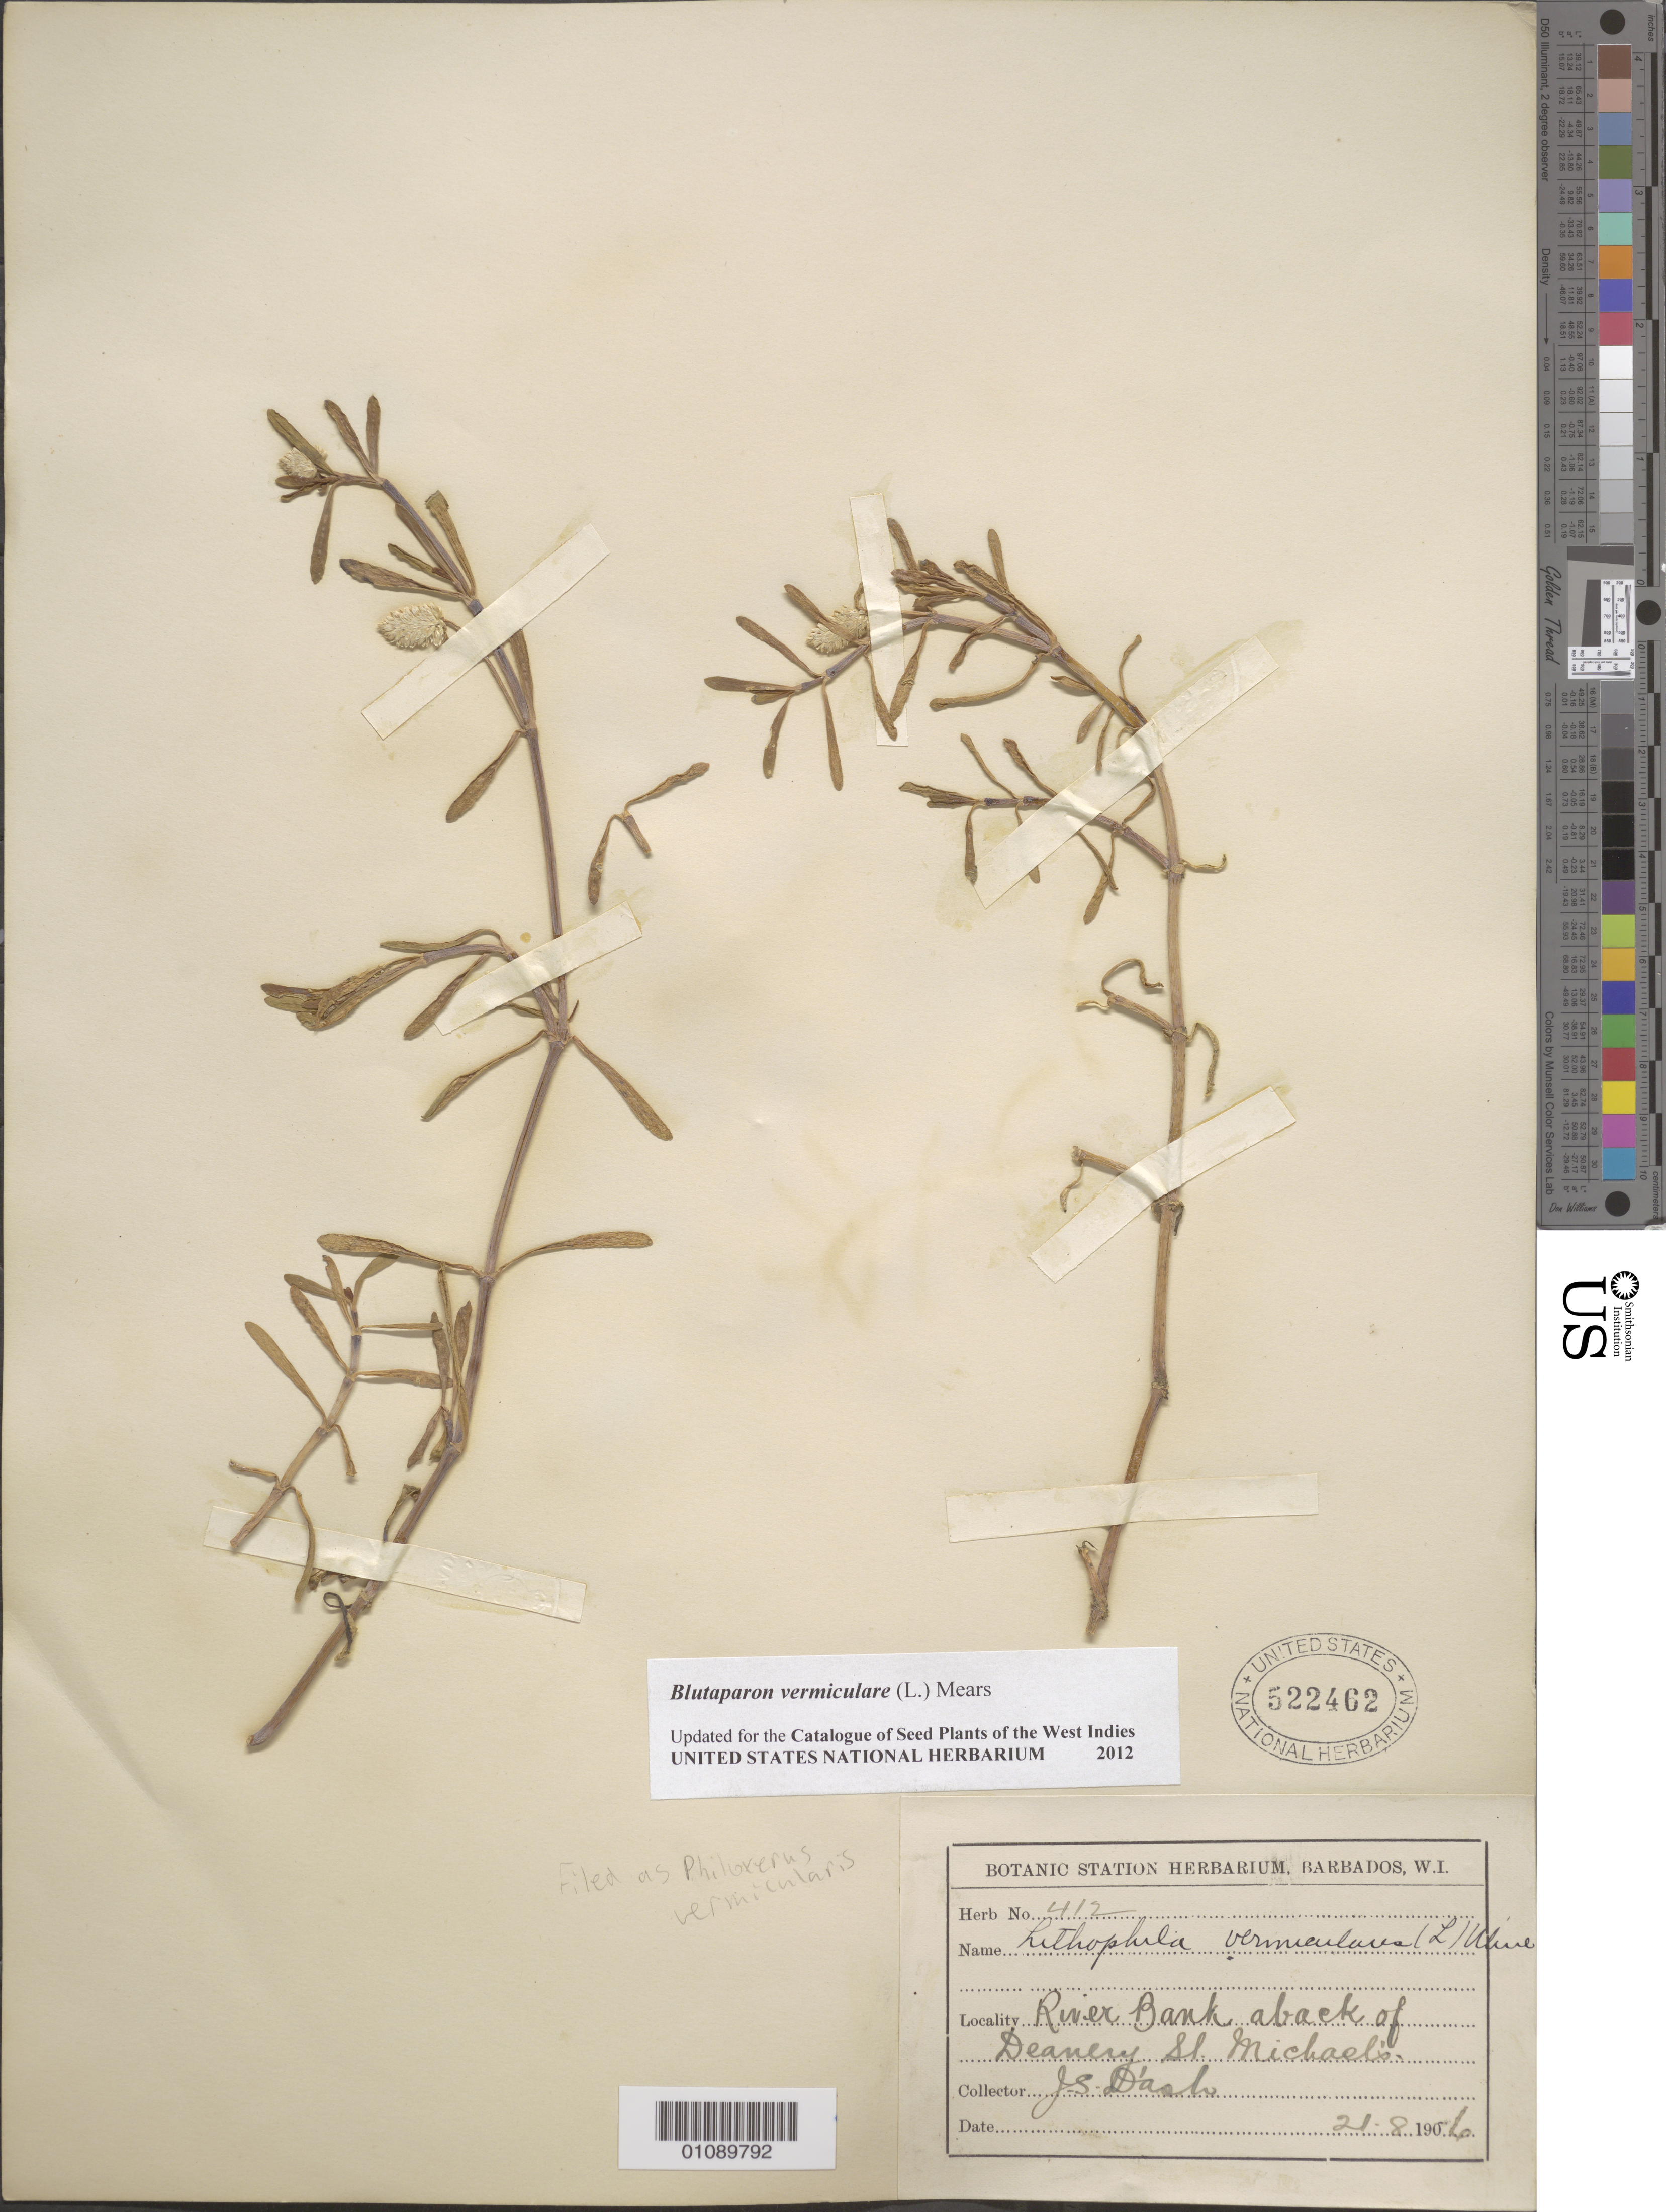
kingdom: Plantae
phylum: Tracheophyta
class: Magnoliopsida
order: Caryophyllales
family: Amaranthaceae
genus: Gomphrena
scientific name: Gomphrena vermicularis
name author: L.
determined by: Strong, Mark T., (BOT), Smithsonian Institution - National Museum of Natural History (UNITED STATES)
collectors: J. Dash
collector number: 412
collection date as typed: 21 Aug 1906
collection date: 1906-08-21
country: Barbados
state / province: Saint Michael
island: Barbados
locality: Aback of Deanery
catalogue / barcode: US 522462